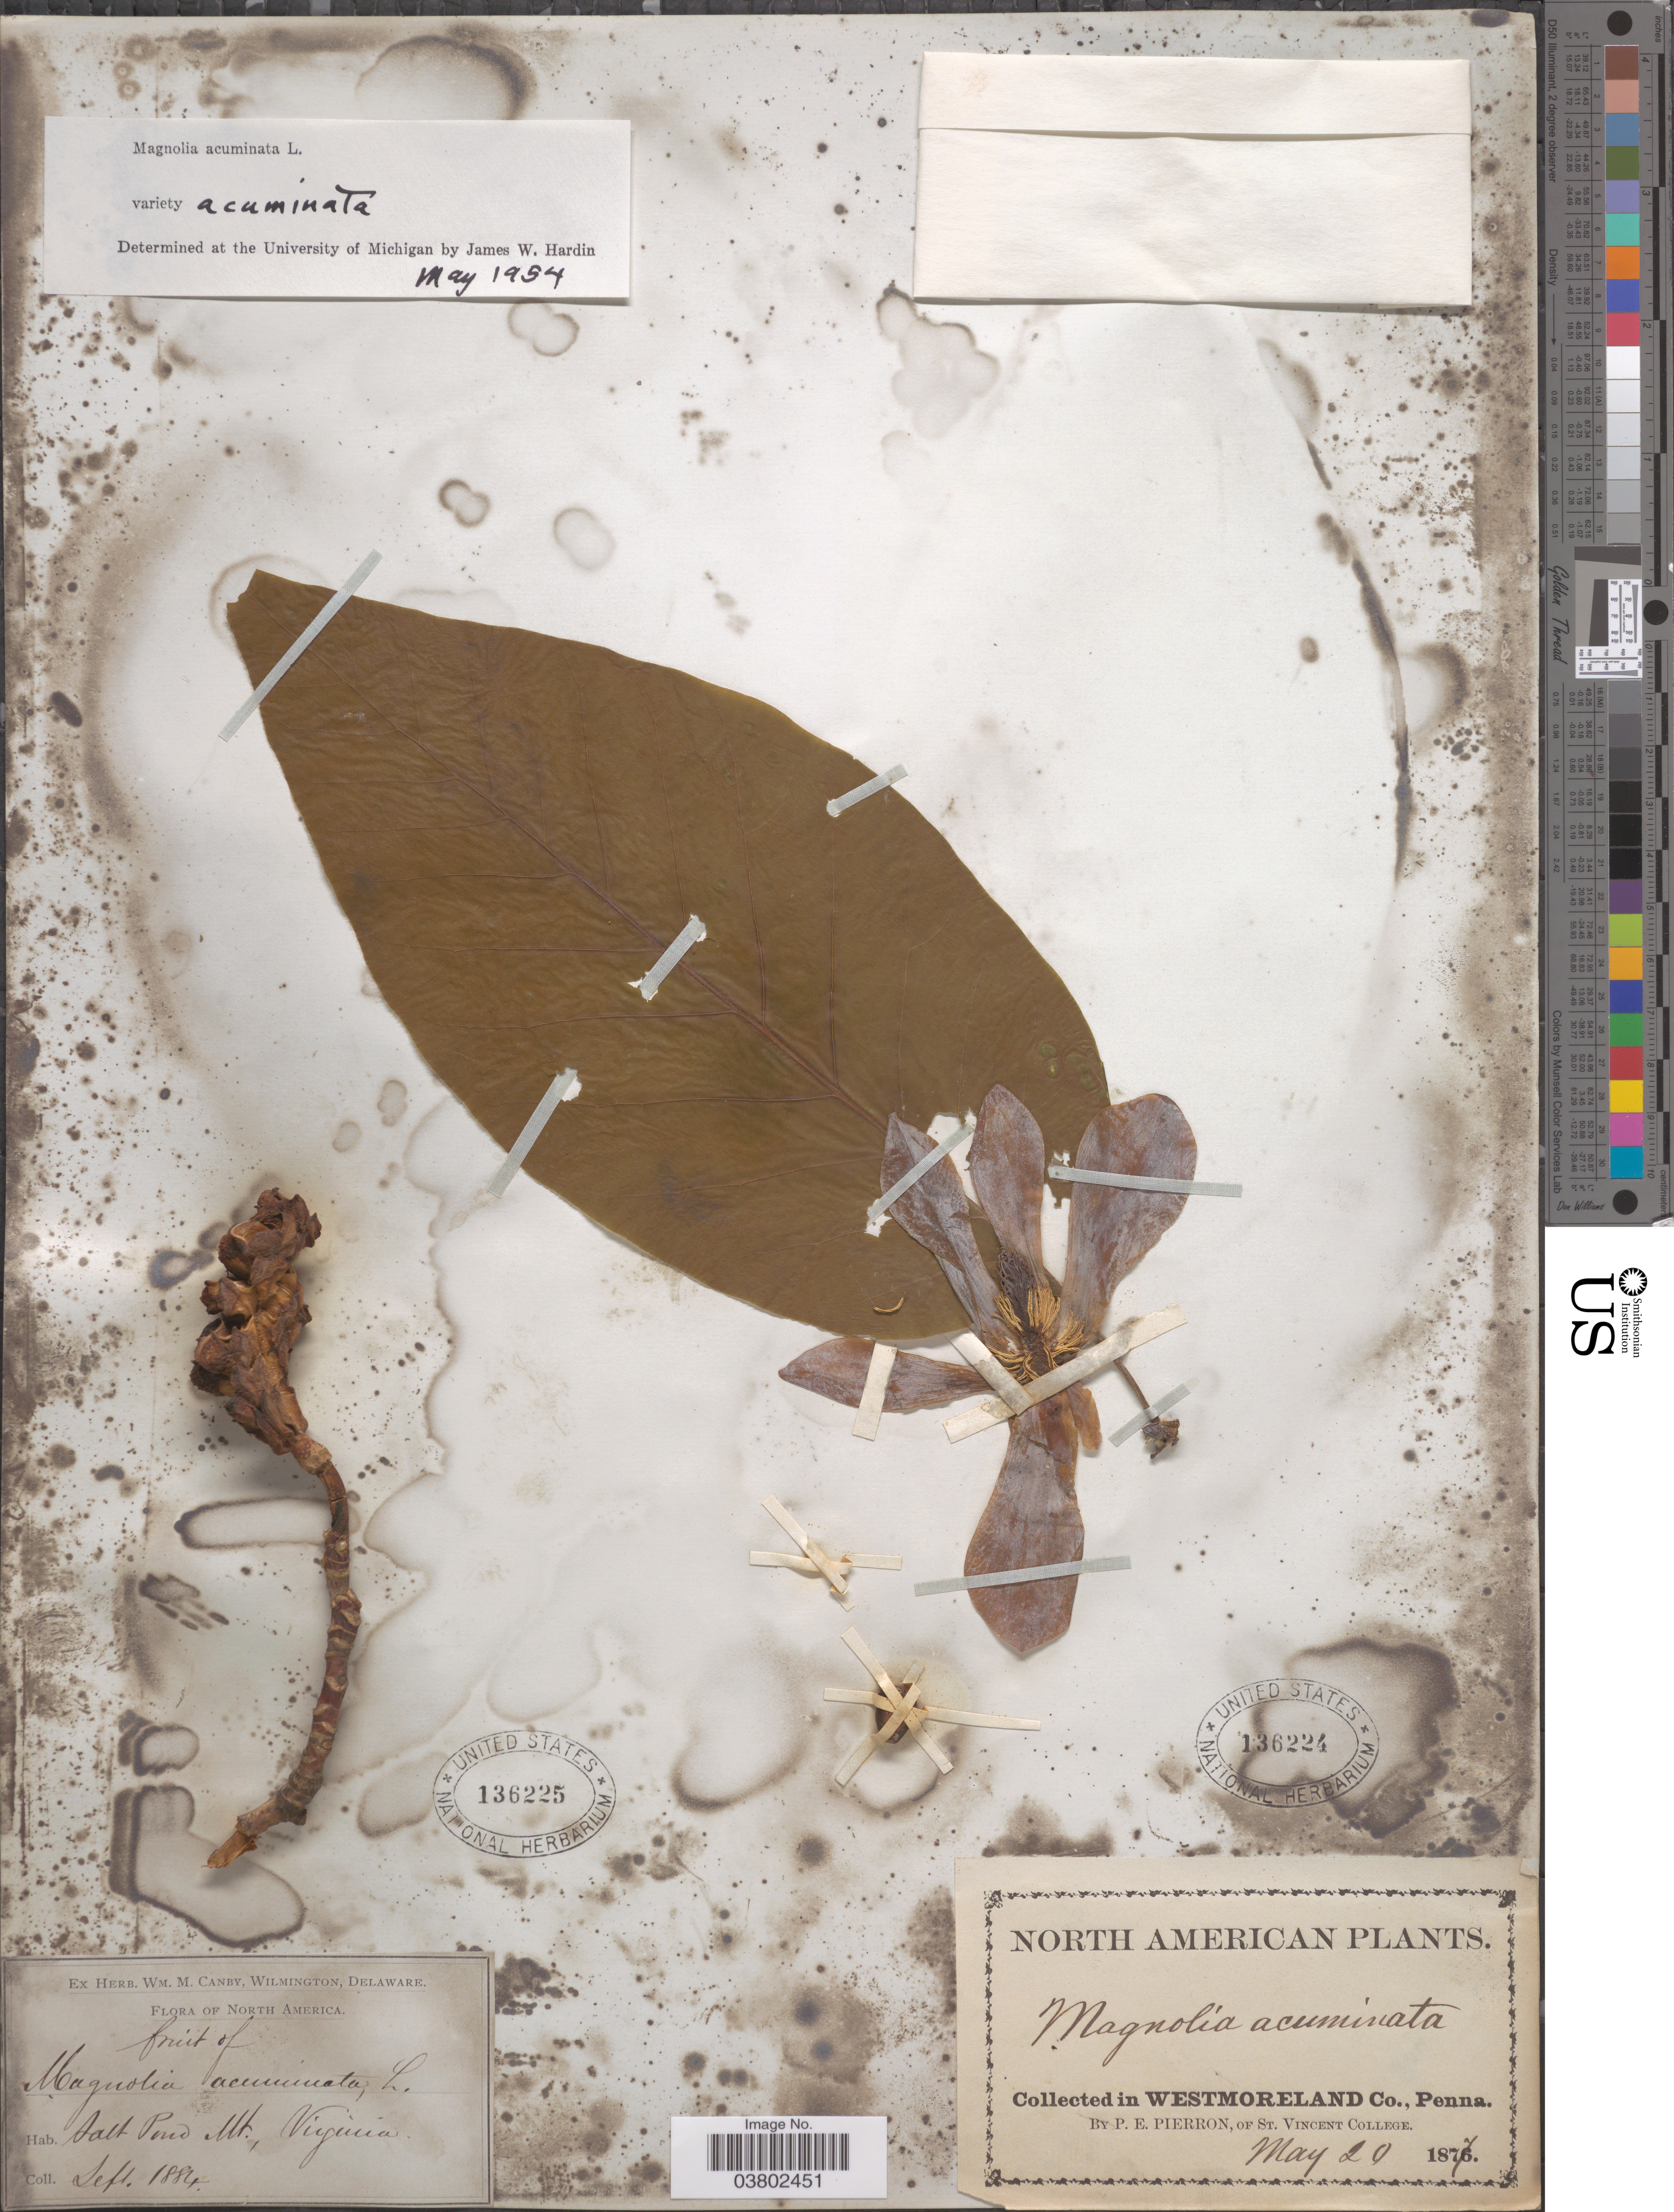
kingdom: Plantae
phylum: Tracheophyta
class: Magnoliopsida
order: Magnoliales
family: Magnoliaceae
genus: Magnolia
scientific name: Magnolia acuminata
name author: (L.) L.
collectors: ex herb. W.M. Canby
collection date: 1884-09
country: United States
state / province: Virginia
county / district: Giles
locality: Salt Pond Mt.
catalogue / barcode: US 136225-2